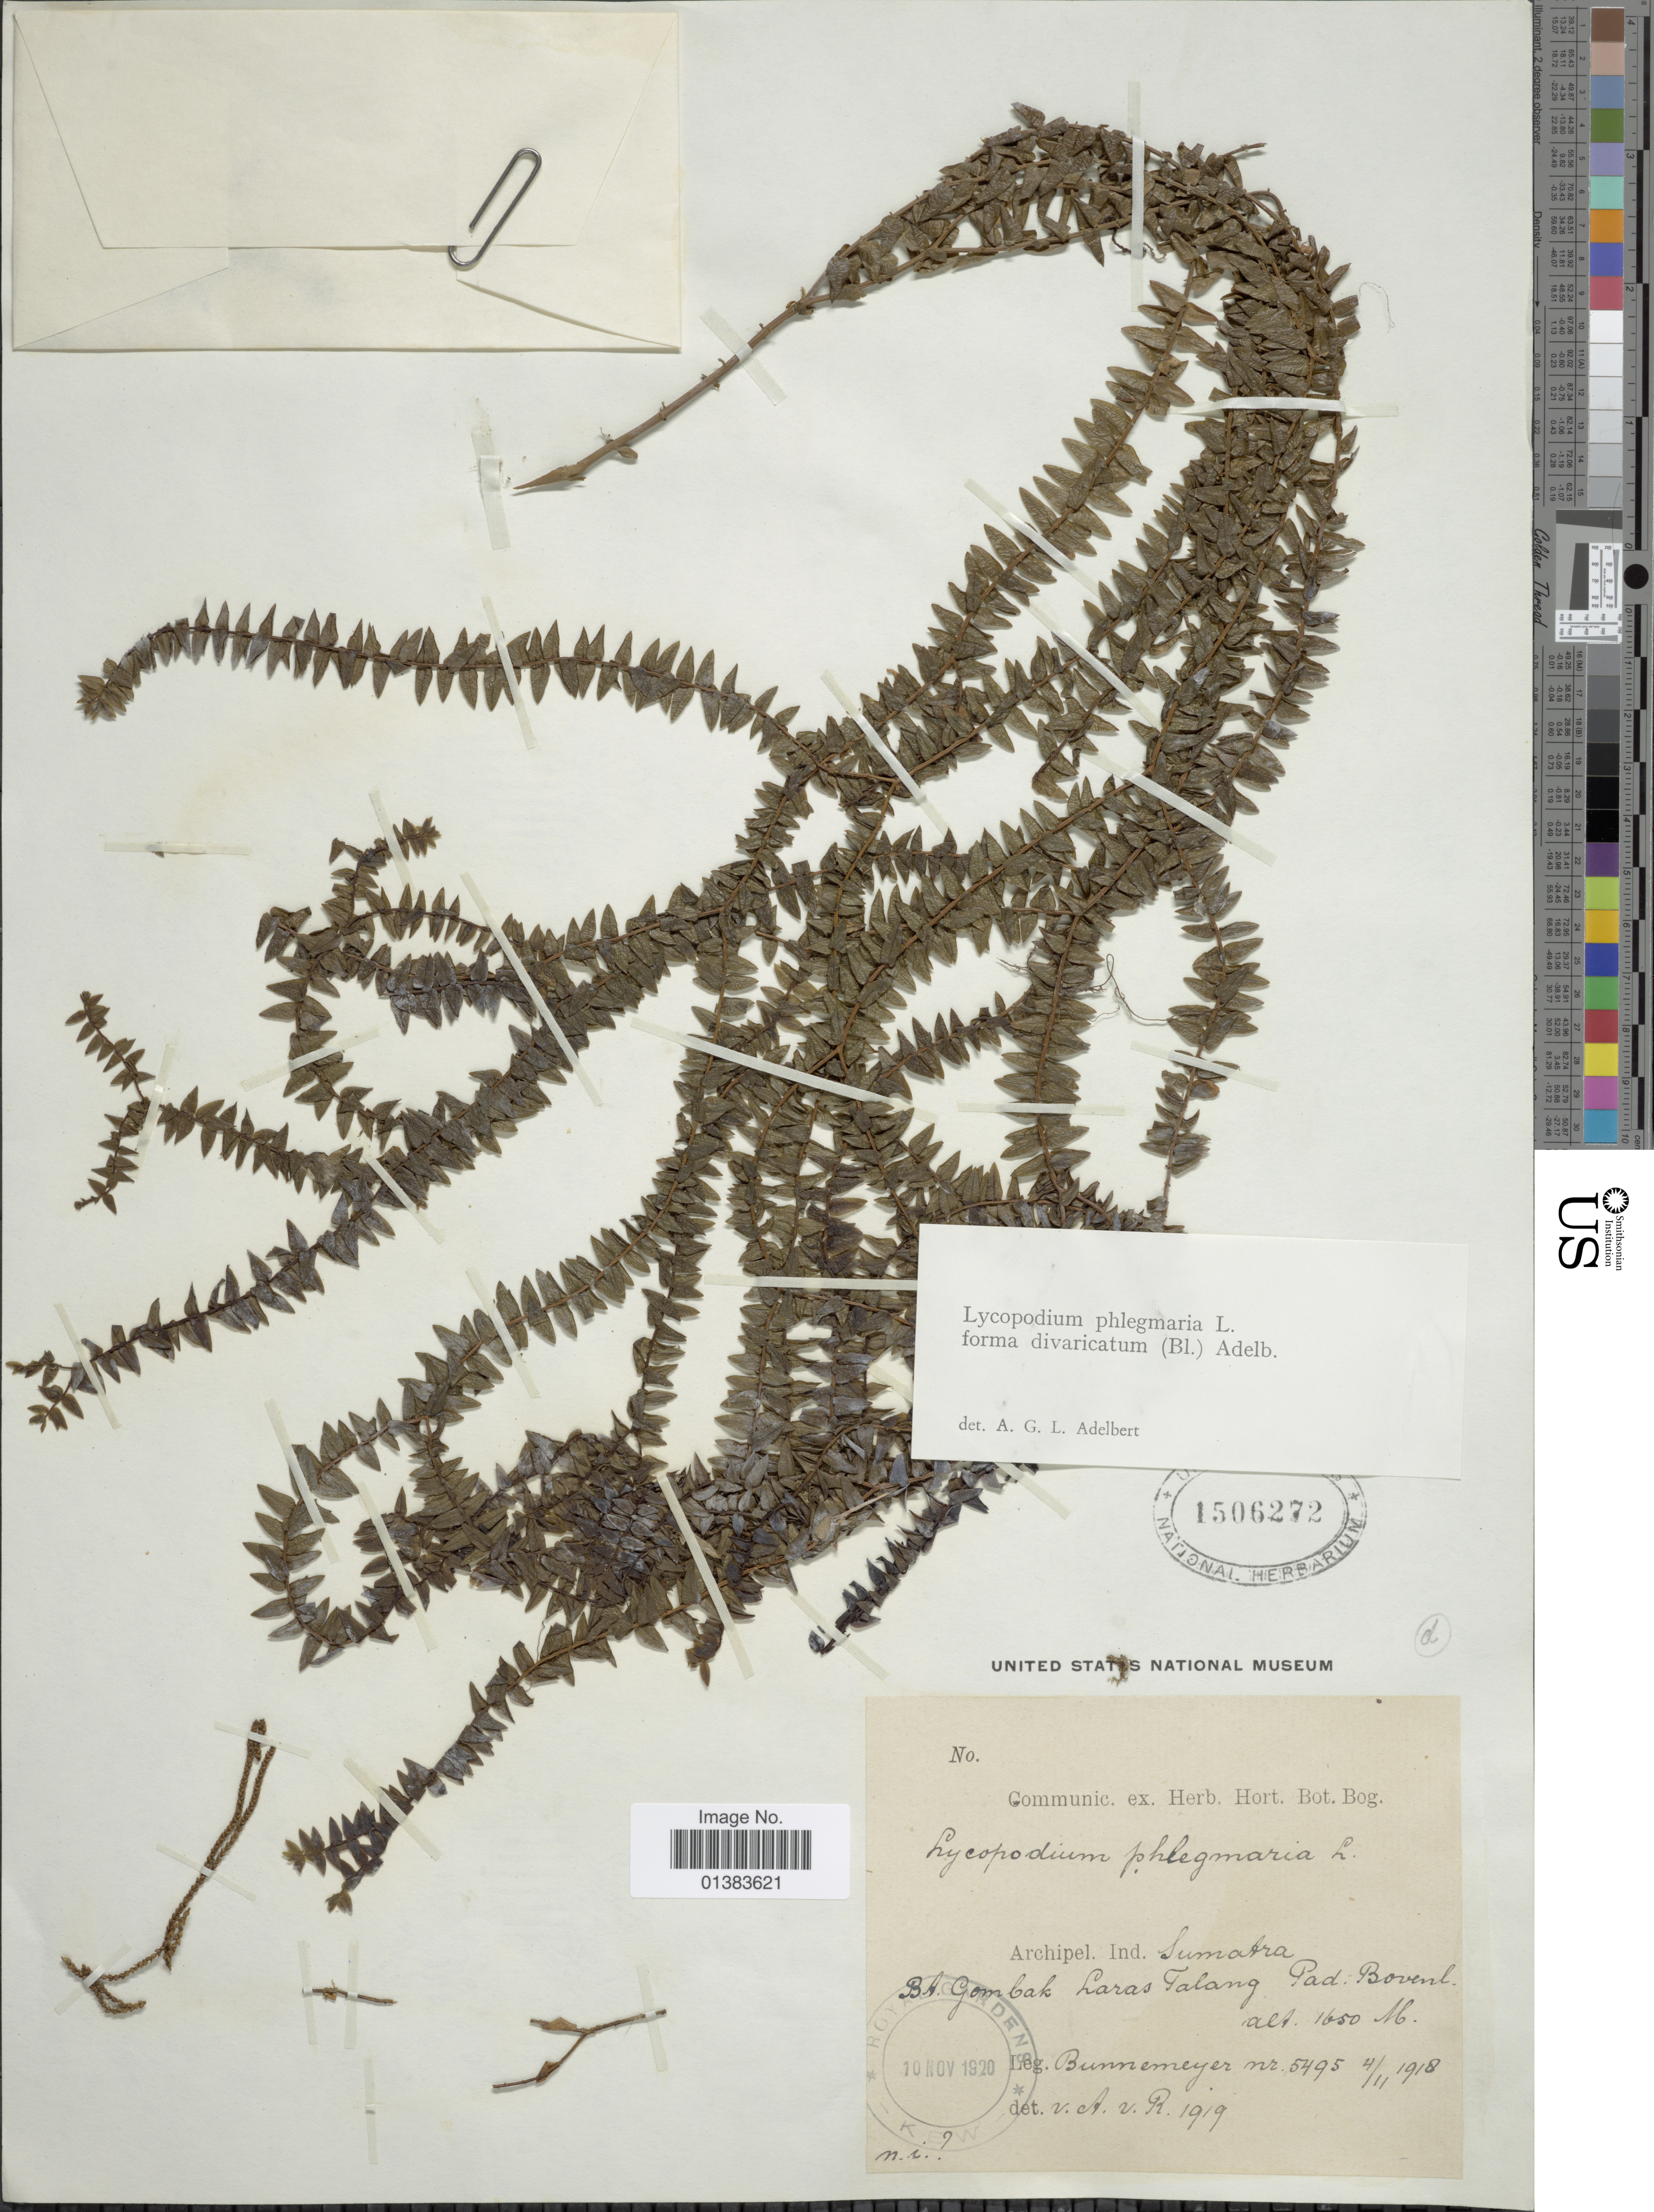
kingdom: Plantae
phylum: Tracheophyta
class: Lycopodiopsida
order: Lycopodiales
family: Lycopodiaceae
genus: Phlegmariurus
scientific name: Phlegmariurus phlegmaria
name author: (L.) Holub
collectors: Bunnemeyer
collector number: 5495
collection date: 1918-11-04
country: Indonesia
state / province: Sumatra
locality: BA. Gombak Laras Talang, Pad Bovenl.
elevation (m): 1650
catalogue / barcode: US 1506272